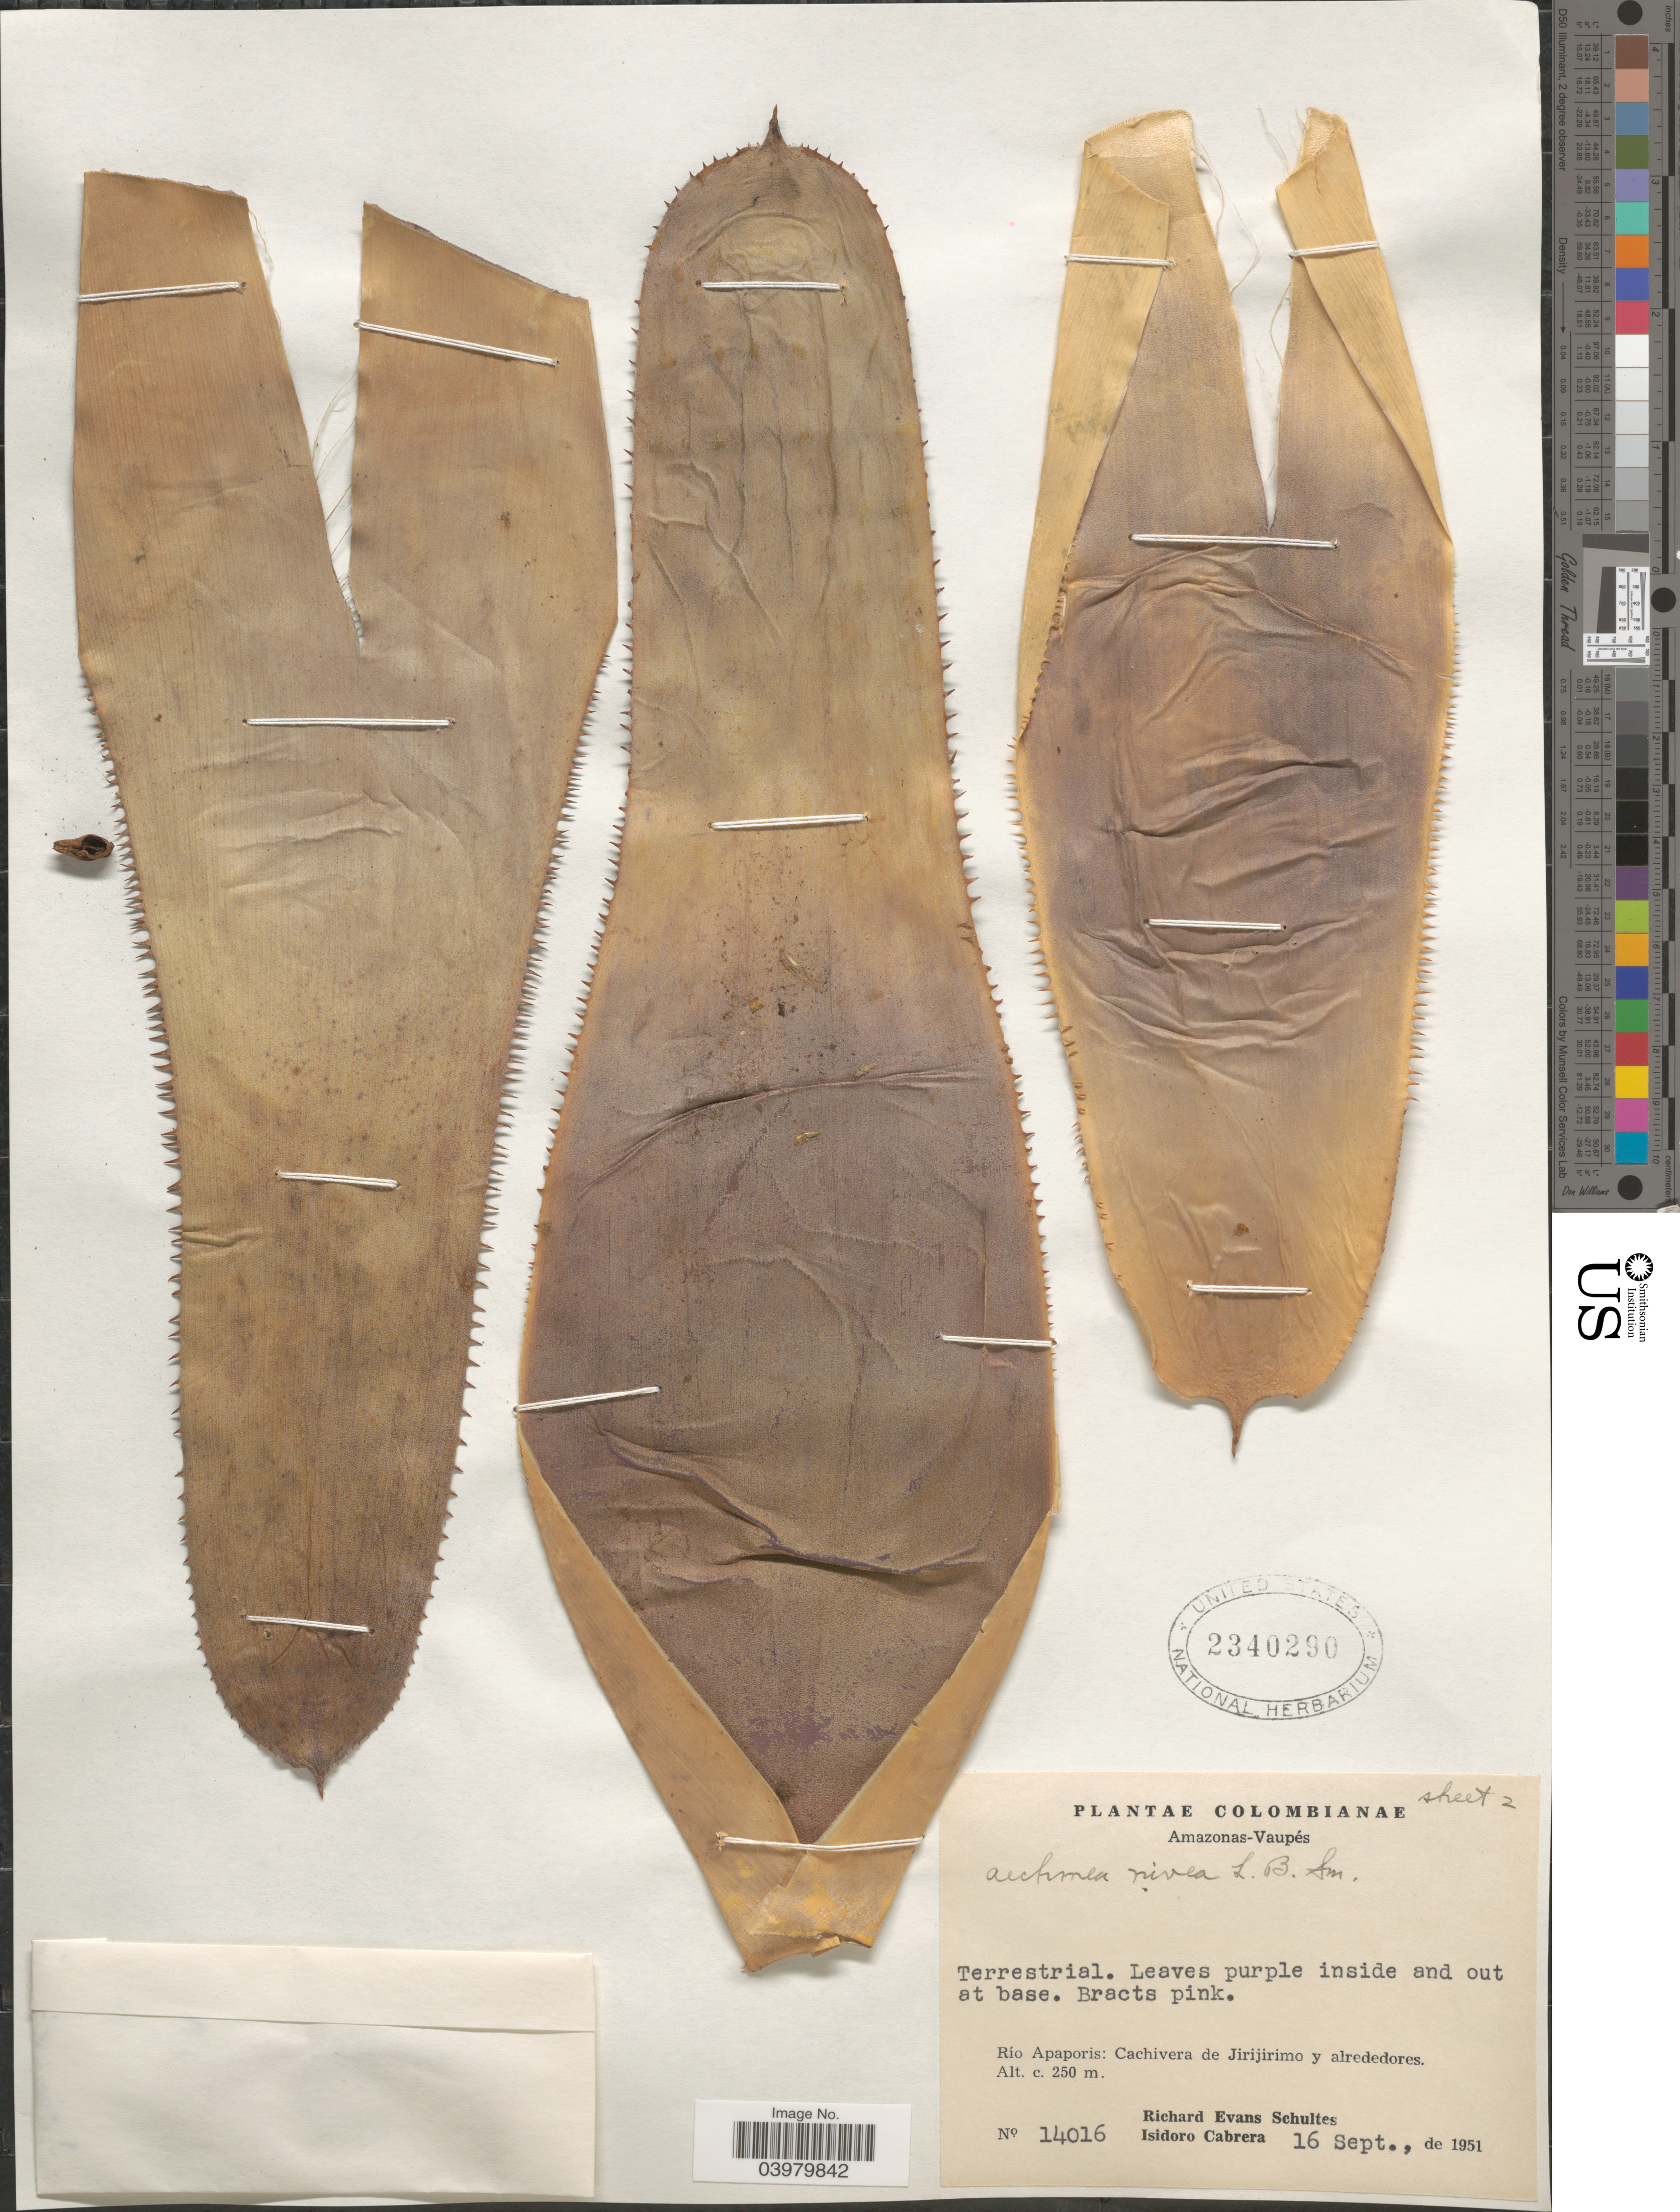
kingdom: Plantae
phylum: Tracheophyta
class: Liliopsida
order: Poales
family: Bromeliaceae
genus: Aechmea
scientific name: Aechmea nivea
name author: L.B. Sm.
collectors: R. E. Schultes & I. Cabrera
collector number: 14016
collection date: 1951-09-16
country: Colombia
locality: Amazonas-Vaupés. Río Apaporis: Cachivera de Jirijirimo y alrededores.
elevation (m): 250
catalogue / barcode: US 2340290